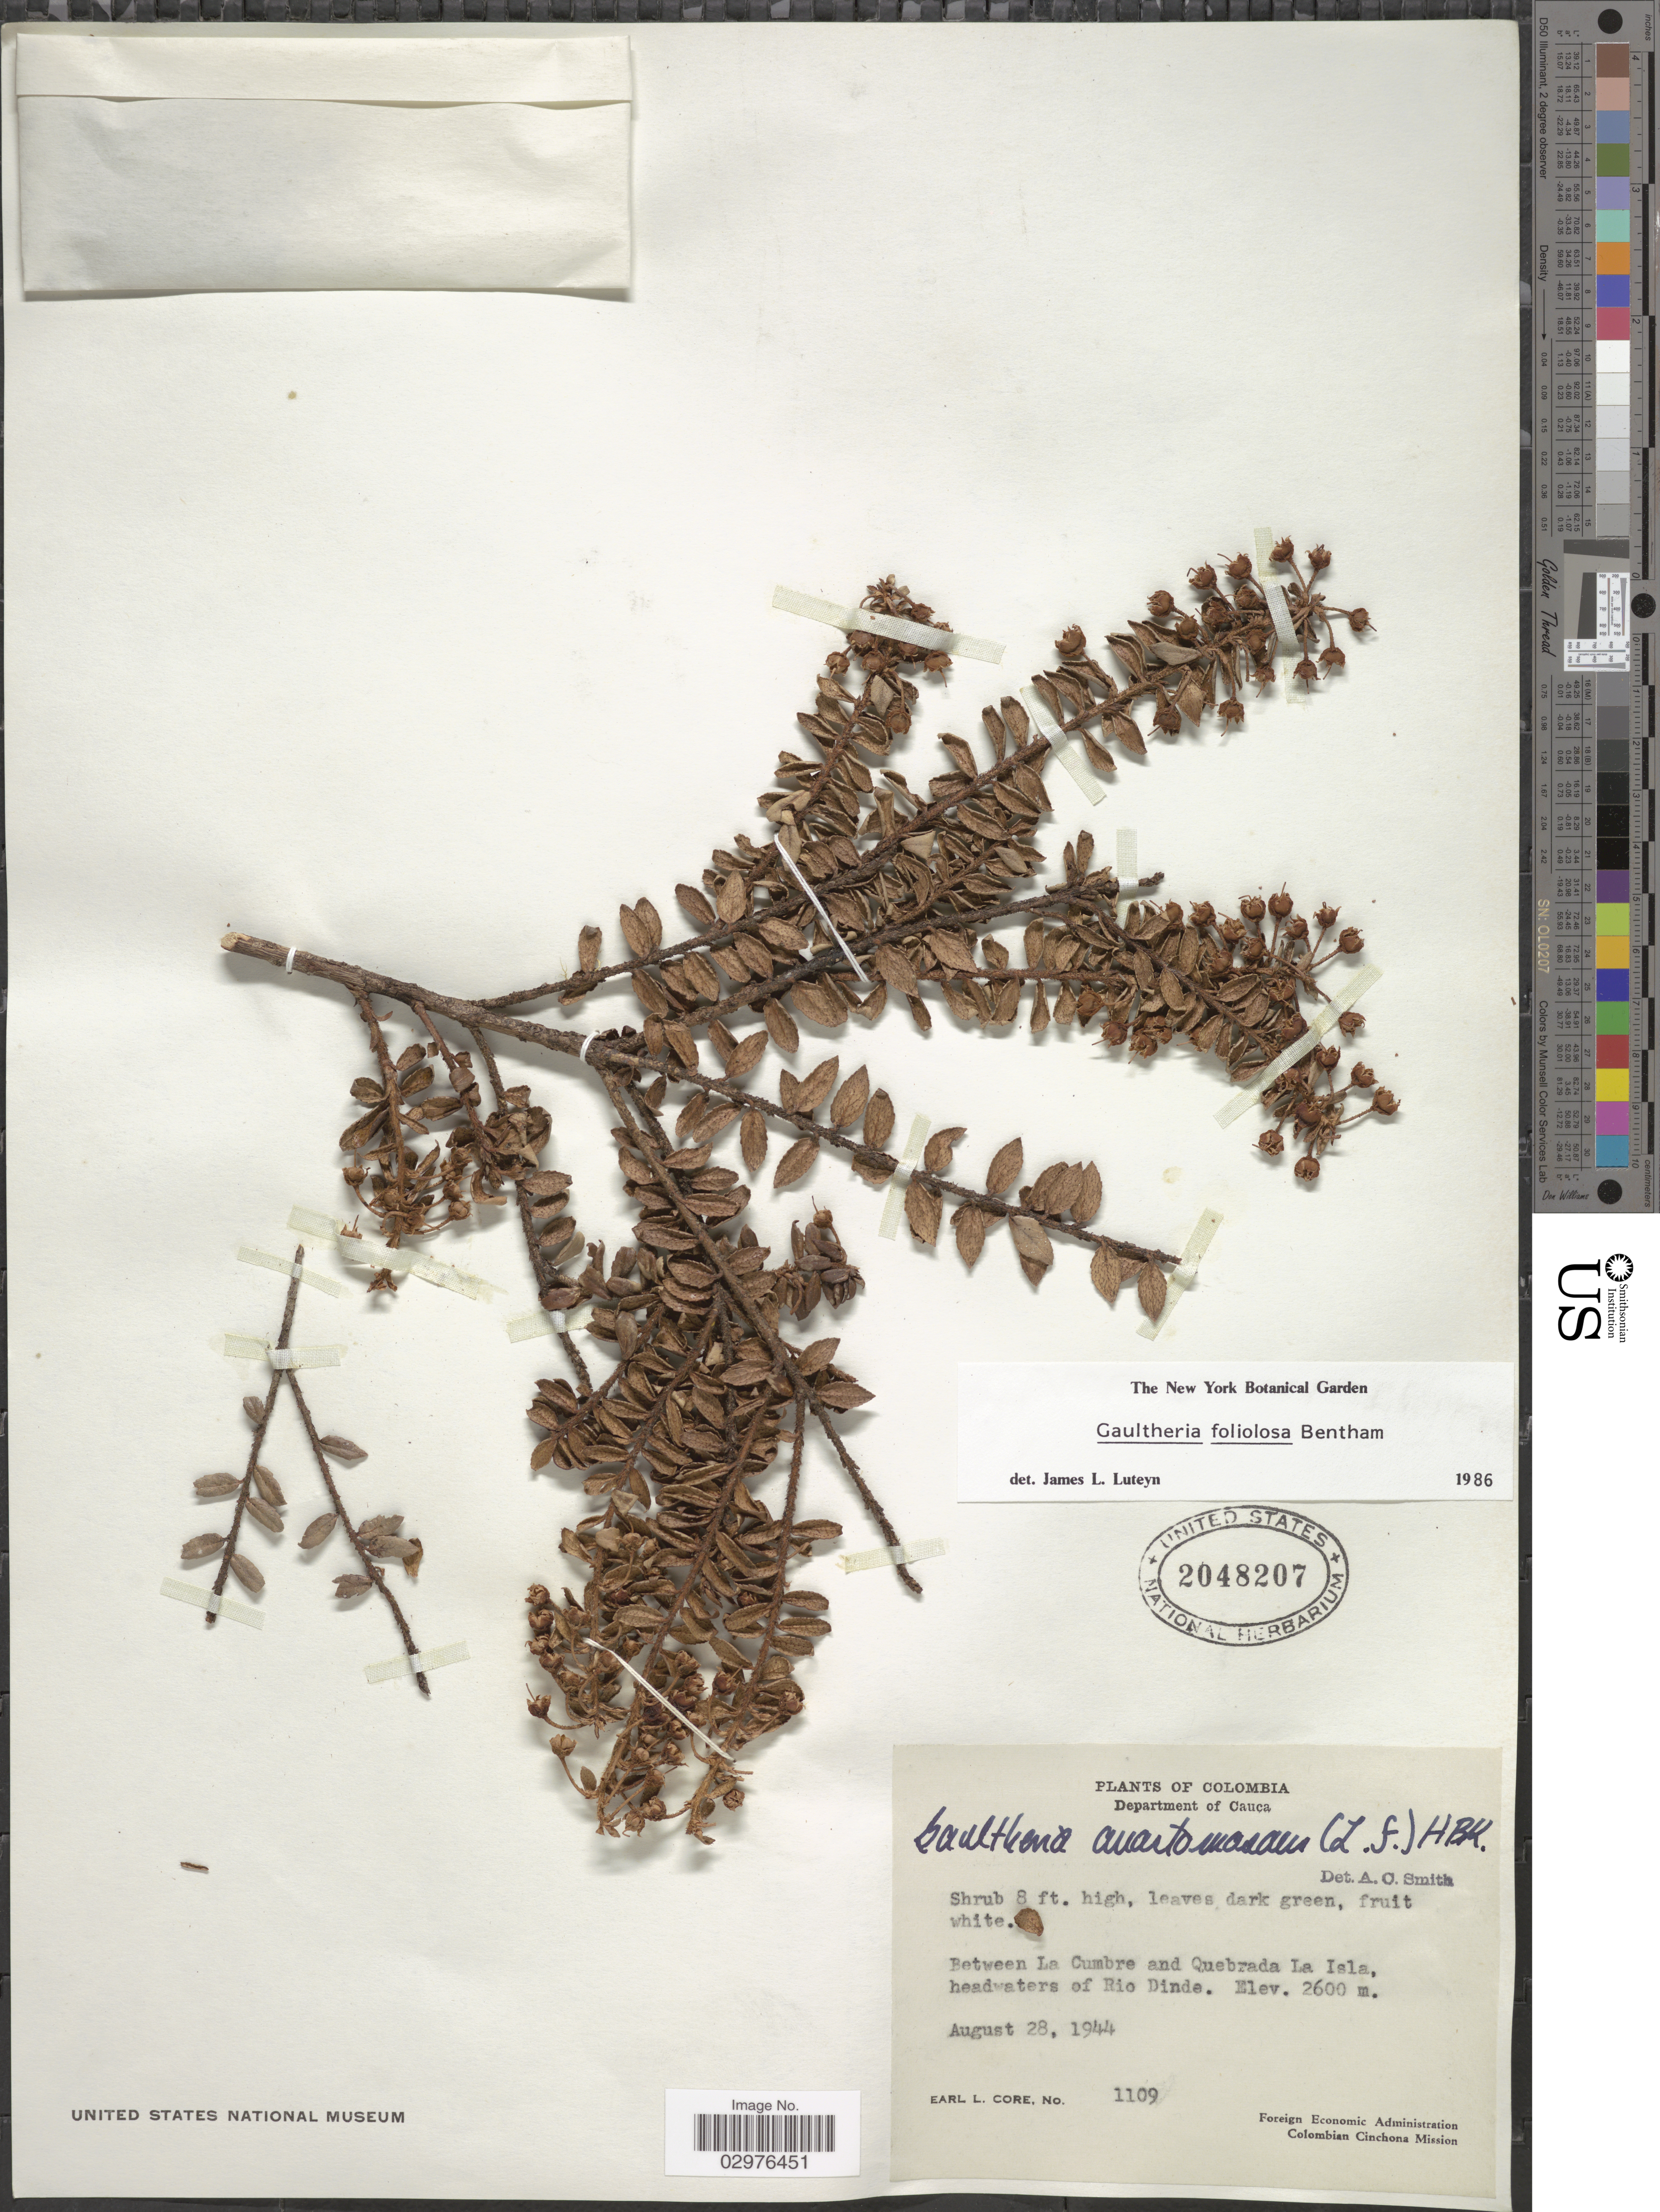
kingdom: Plantae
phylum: Tracheophyta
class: Magnoliopsida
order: Ericales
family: Ericaceae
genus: Gaultheria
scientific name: Gaultheria foliolosa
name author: Benth.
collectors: E. Core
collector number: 1109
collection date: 1944-08-28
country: Colombia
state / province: Cauca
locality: Department of Cauca. Between La Cumbre and Quebrada La Isla, headwaters of Rio Dinde.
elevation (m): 2600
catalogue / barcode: US 2048207